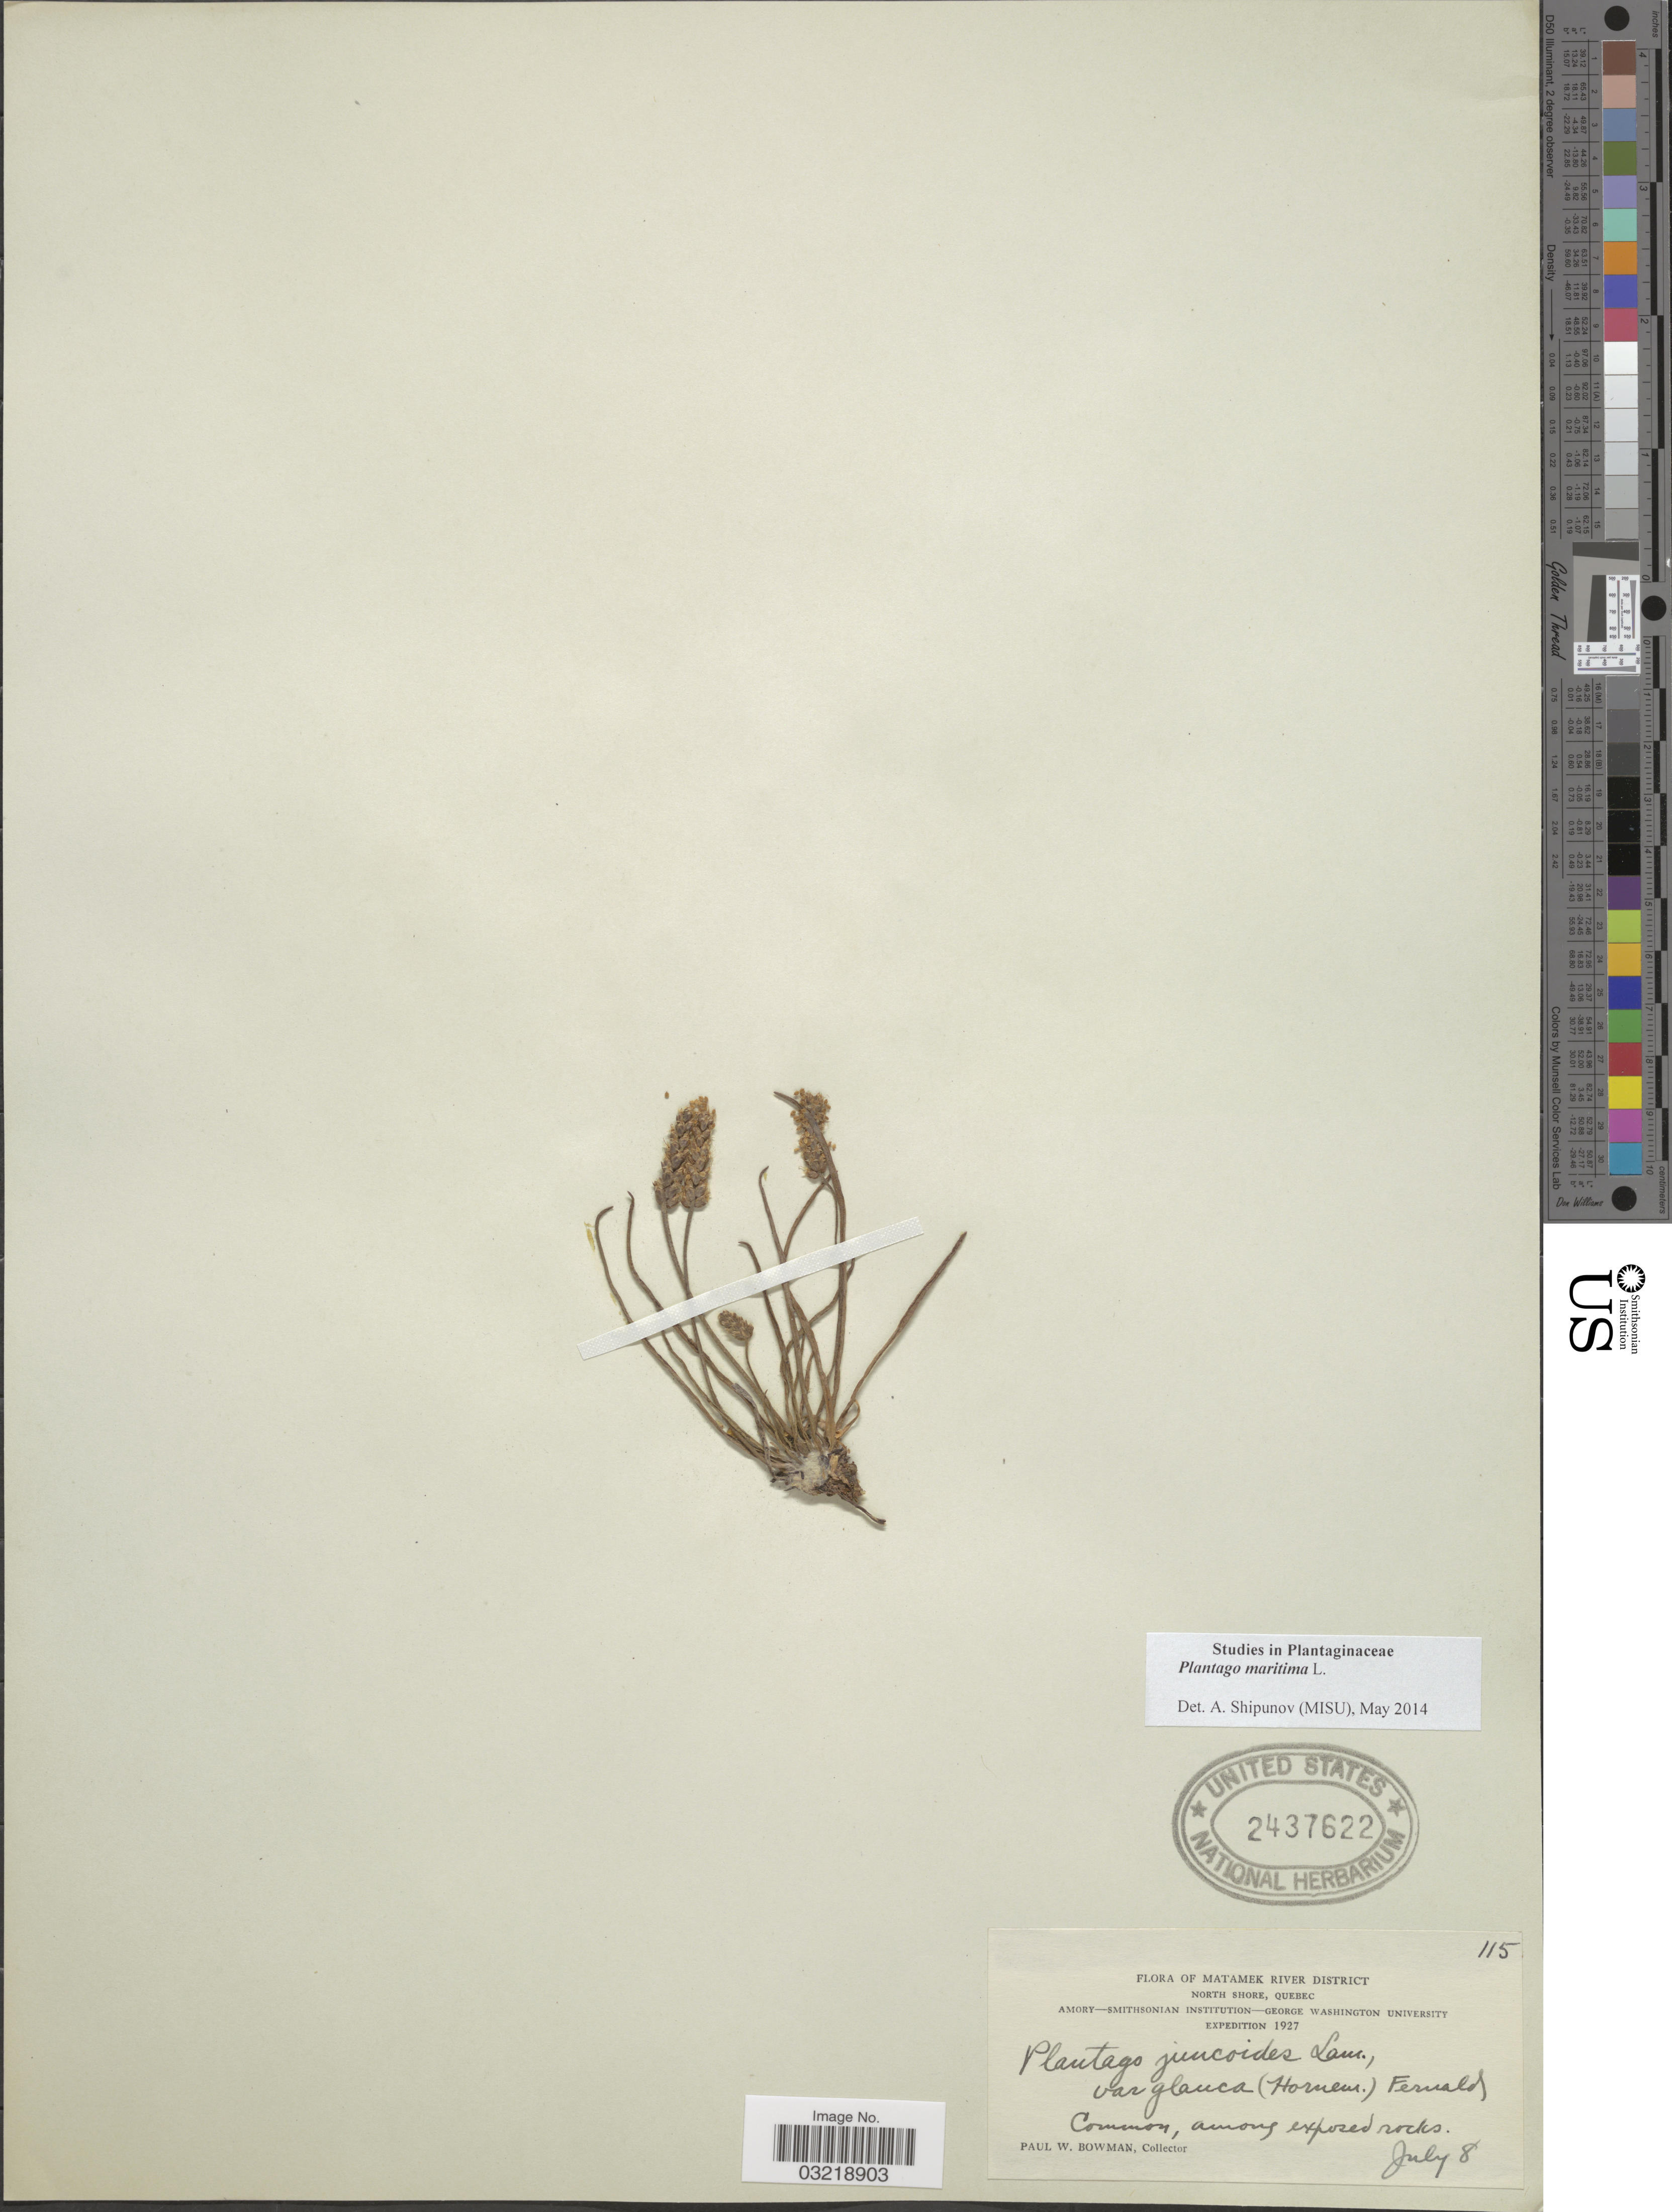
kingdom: Plantae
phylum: Tracheophyta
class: Magnoliopsida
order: Lamiales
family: Plantaginaceae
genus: Plantago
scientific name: Plantago maritima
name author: L.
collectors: P. Bowman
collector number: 115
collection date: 1927-07-08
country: Canada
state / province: Quebec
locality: Matamek River District. North Shore.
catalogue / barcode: US 2437622